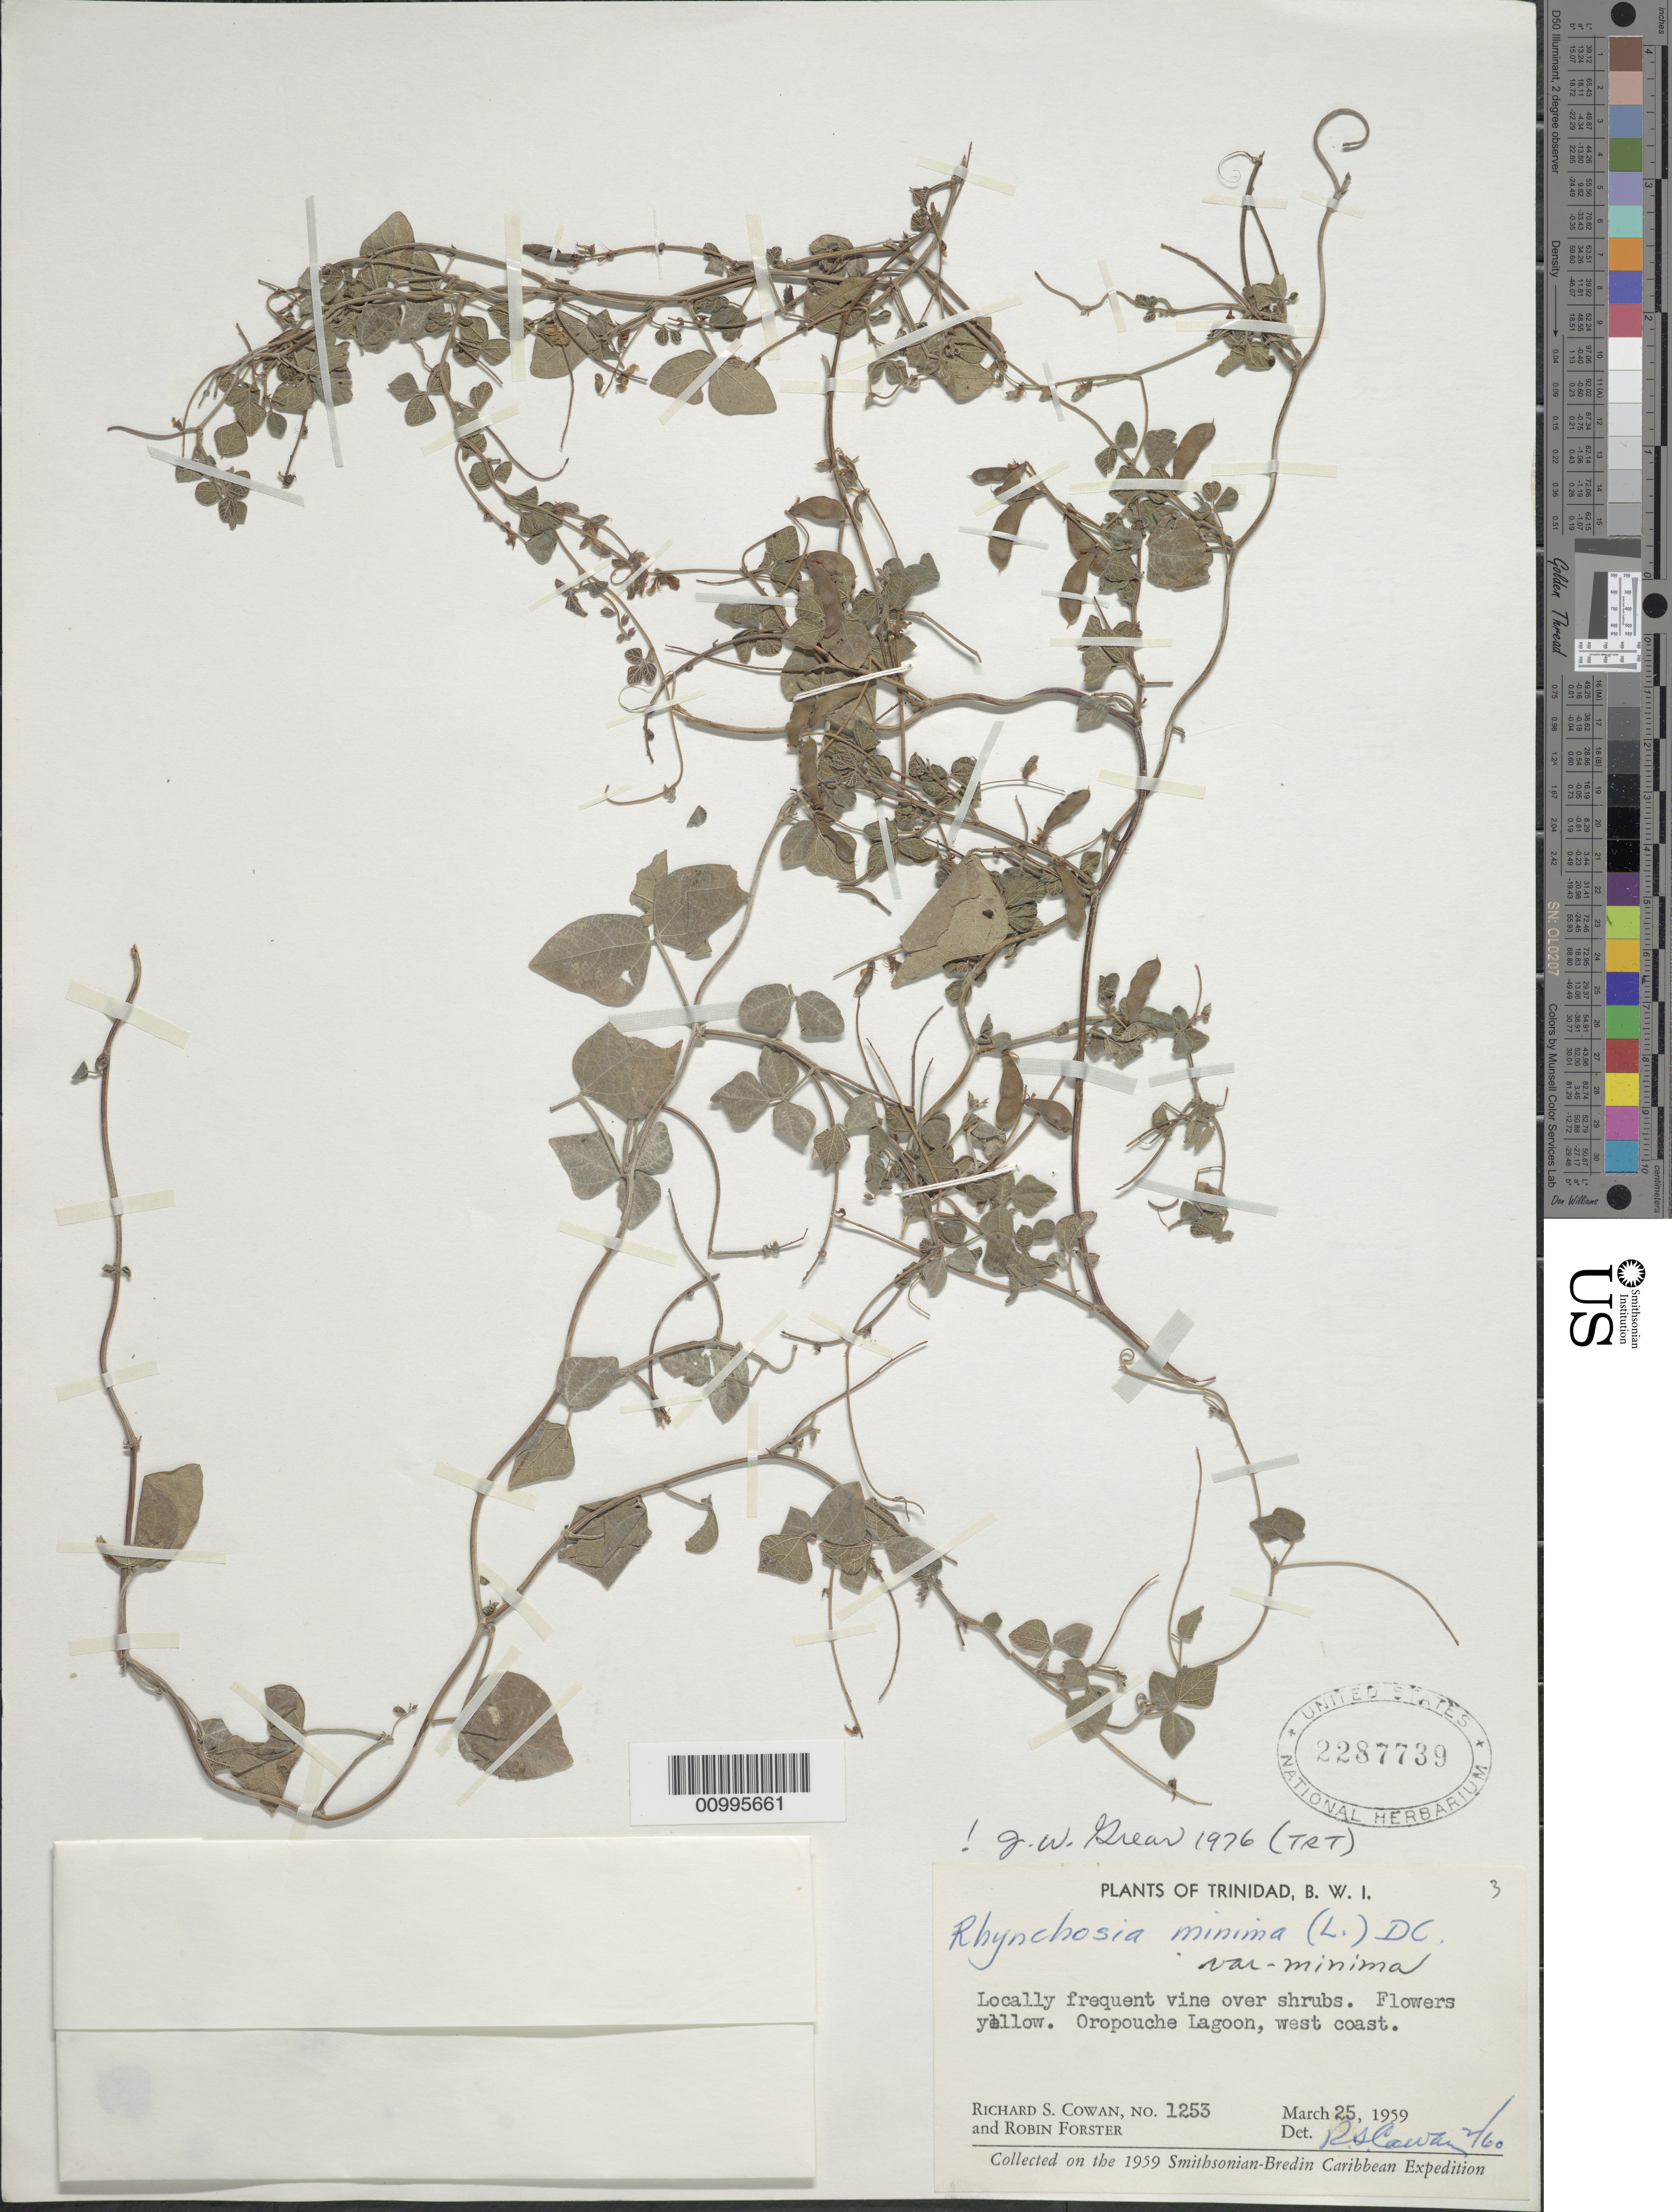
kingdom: Plantae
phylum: Tracheophyta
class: Magnoliopsida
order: Fabales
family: Fabaceae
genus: Rhynchosia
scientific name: Rhynchosia minima var. minima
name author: (L.) DC.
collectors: R. S. Cowan & R. Forster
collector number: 1253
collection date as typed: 25 Mar 1959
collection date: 1959-03-25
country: Trinidad and Tobago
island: Trinidad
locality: Oropouche Lagoon, west coast.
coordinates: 0 N, 0 E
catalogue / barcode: US 2287739